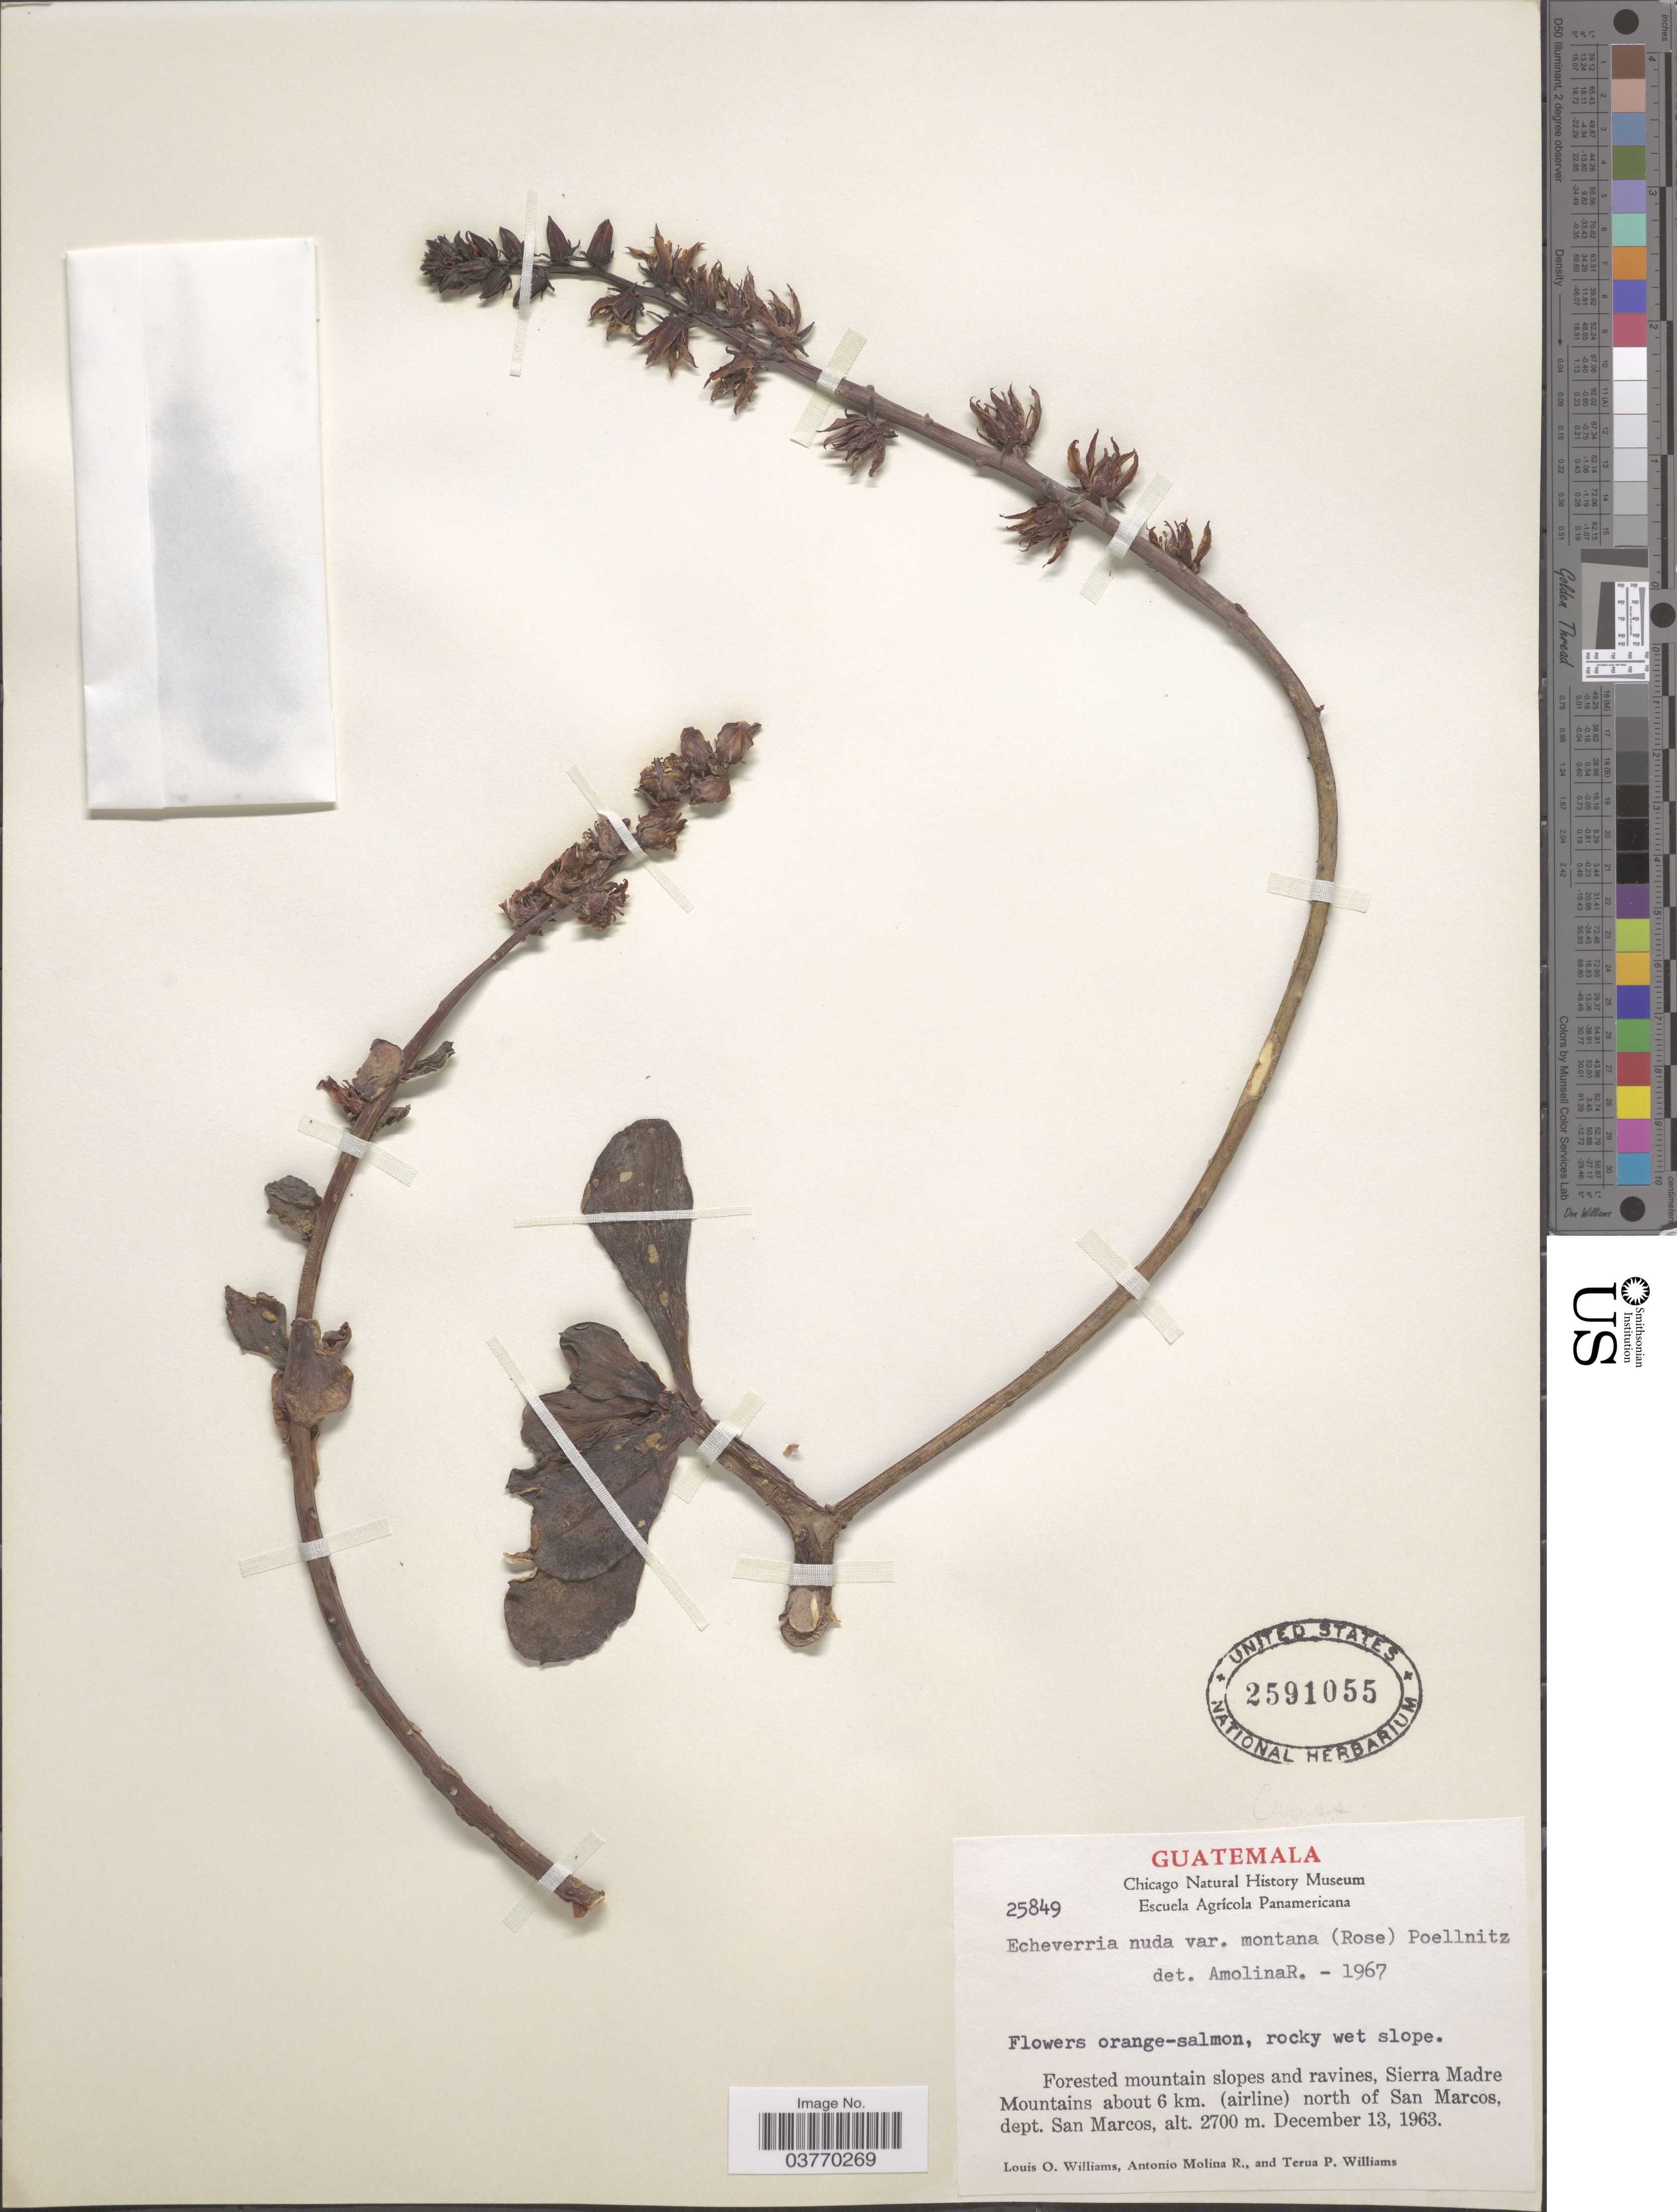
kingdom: Plantae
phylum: Tracheophyta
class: Magnoliopsida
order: Saxifragales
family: Crassulaceae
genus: Echeveria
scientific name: Echeveria nuda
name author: Baker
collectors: L. O. Williams, A. Molina R. & T. Williams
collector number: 25849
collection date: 1963-12-13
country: Guatemala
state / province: San Marcos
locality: Forested mountain slopes and ravines, Sierra Madre Mountains about 6 km. (airline) north of San Marcos, dept. San Marcos.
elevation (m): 2700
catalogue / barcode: US 2591055